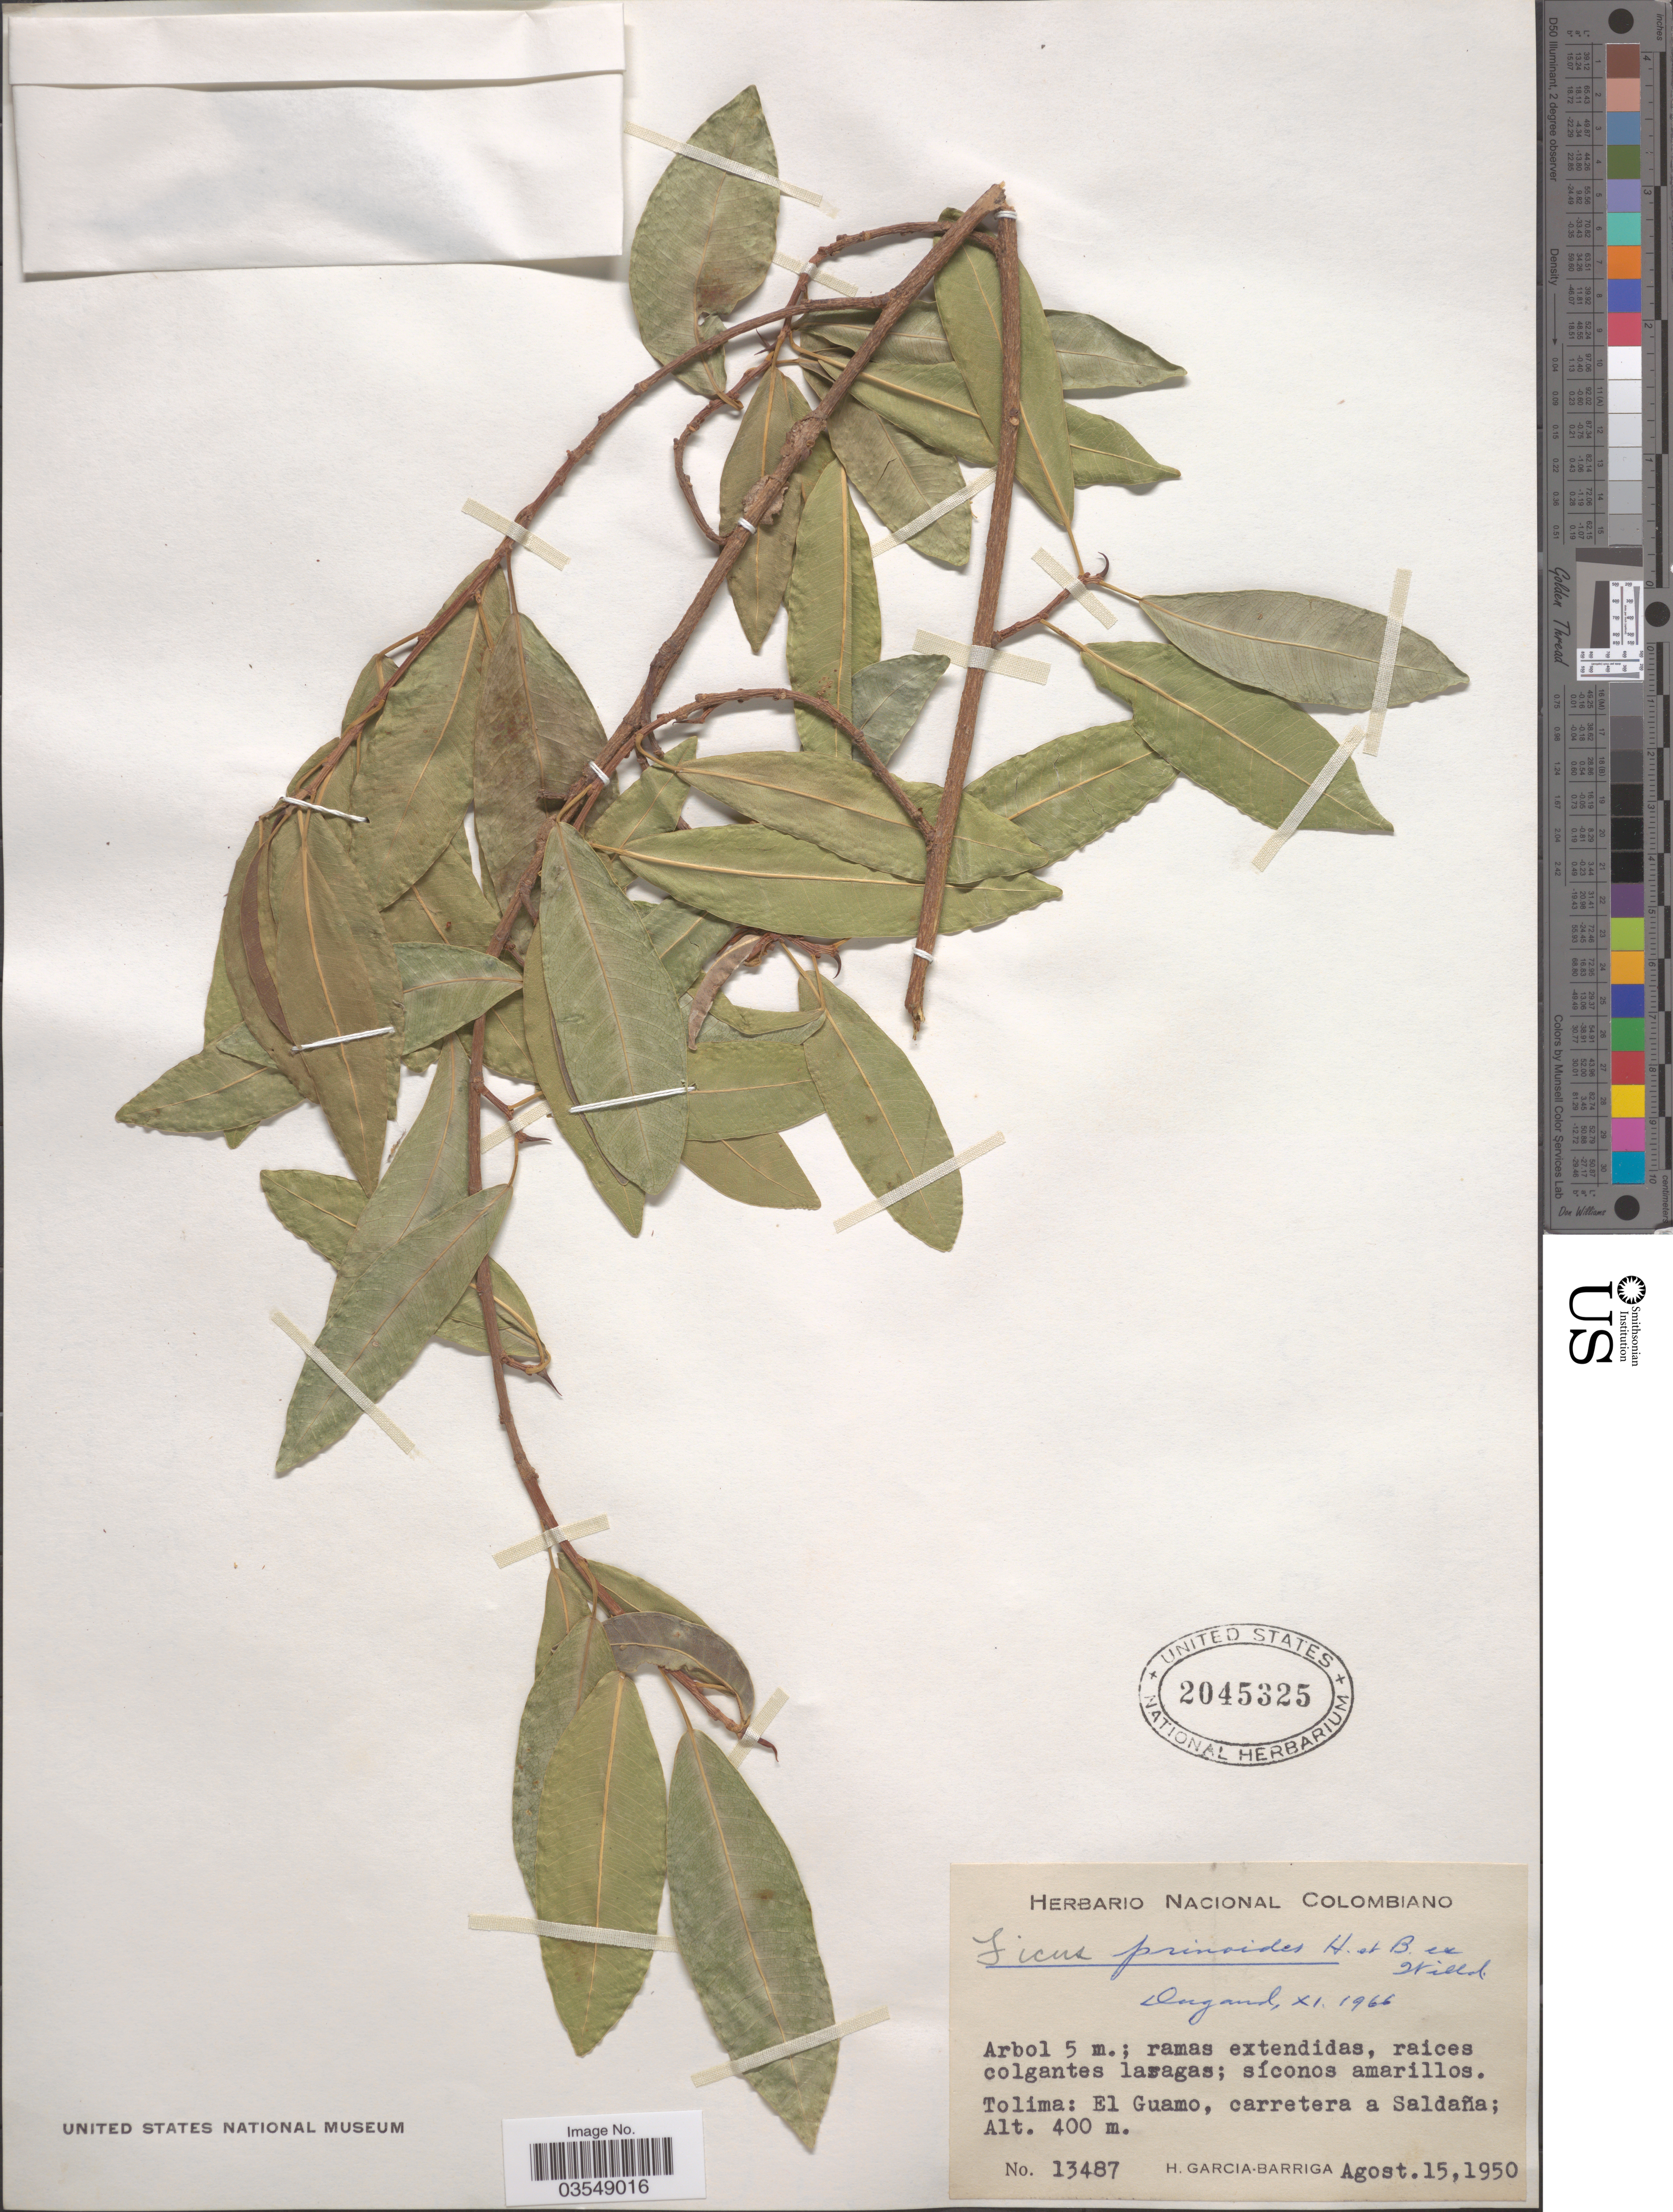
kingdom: Plantae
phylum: Tracheophyta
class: Magnoliopsida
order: Rosales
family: Moraceae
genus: Ficus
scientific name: Ficus pallida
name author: Vahl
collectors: H. García Barriga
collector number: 13487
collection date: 1950-08-15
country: Colombia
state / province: Tolima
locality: El Guamo, carretera a Saldaña.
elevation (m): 400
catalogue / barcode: US 2045325